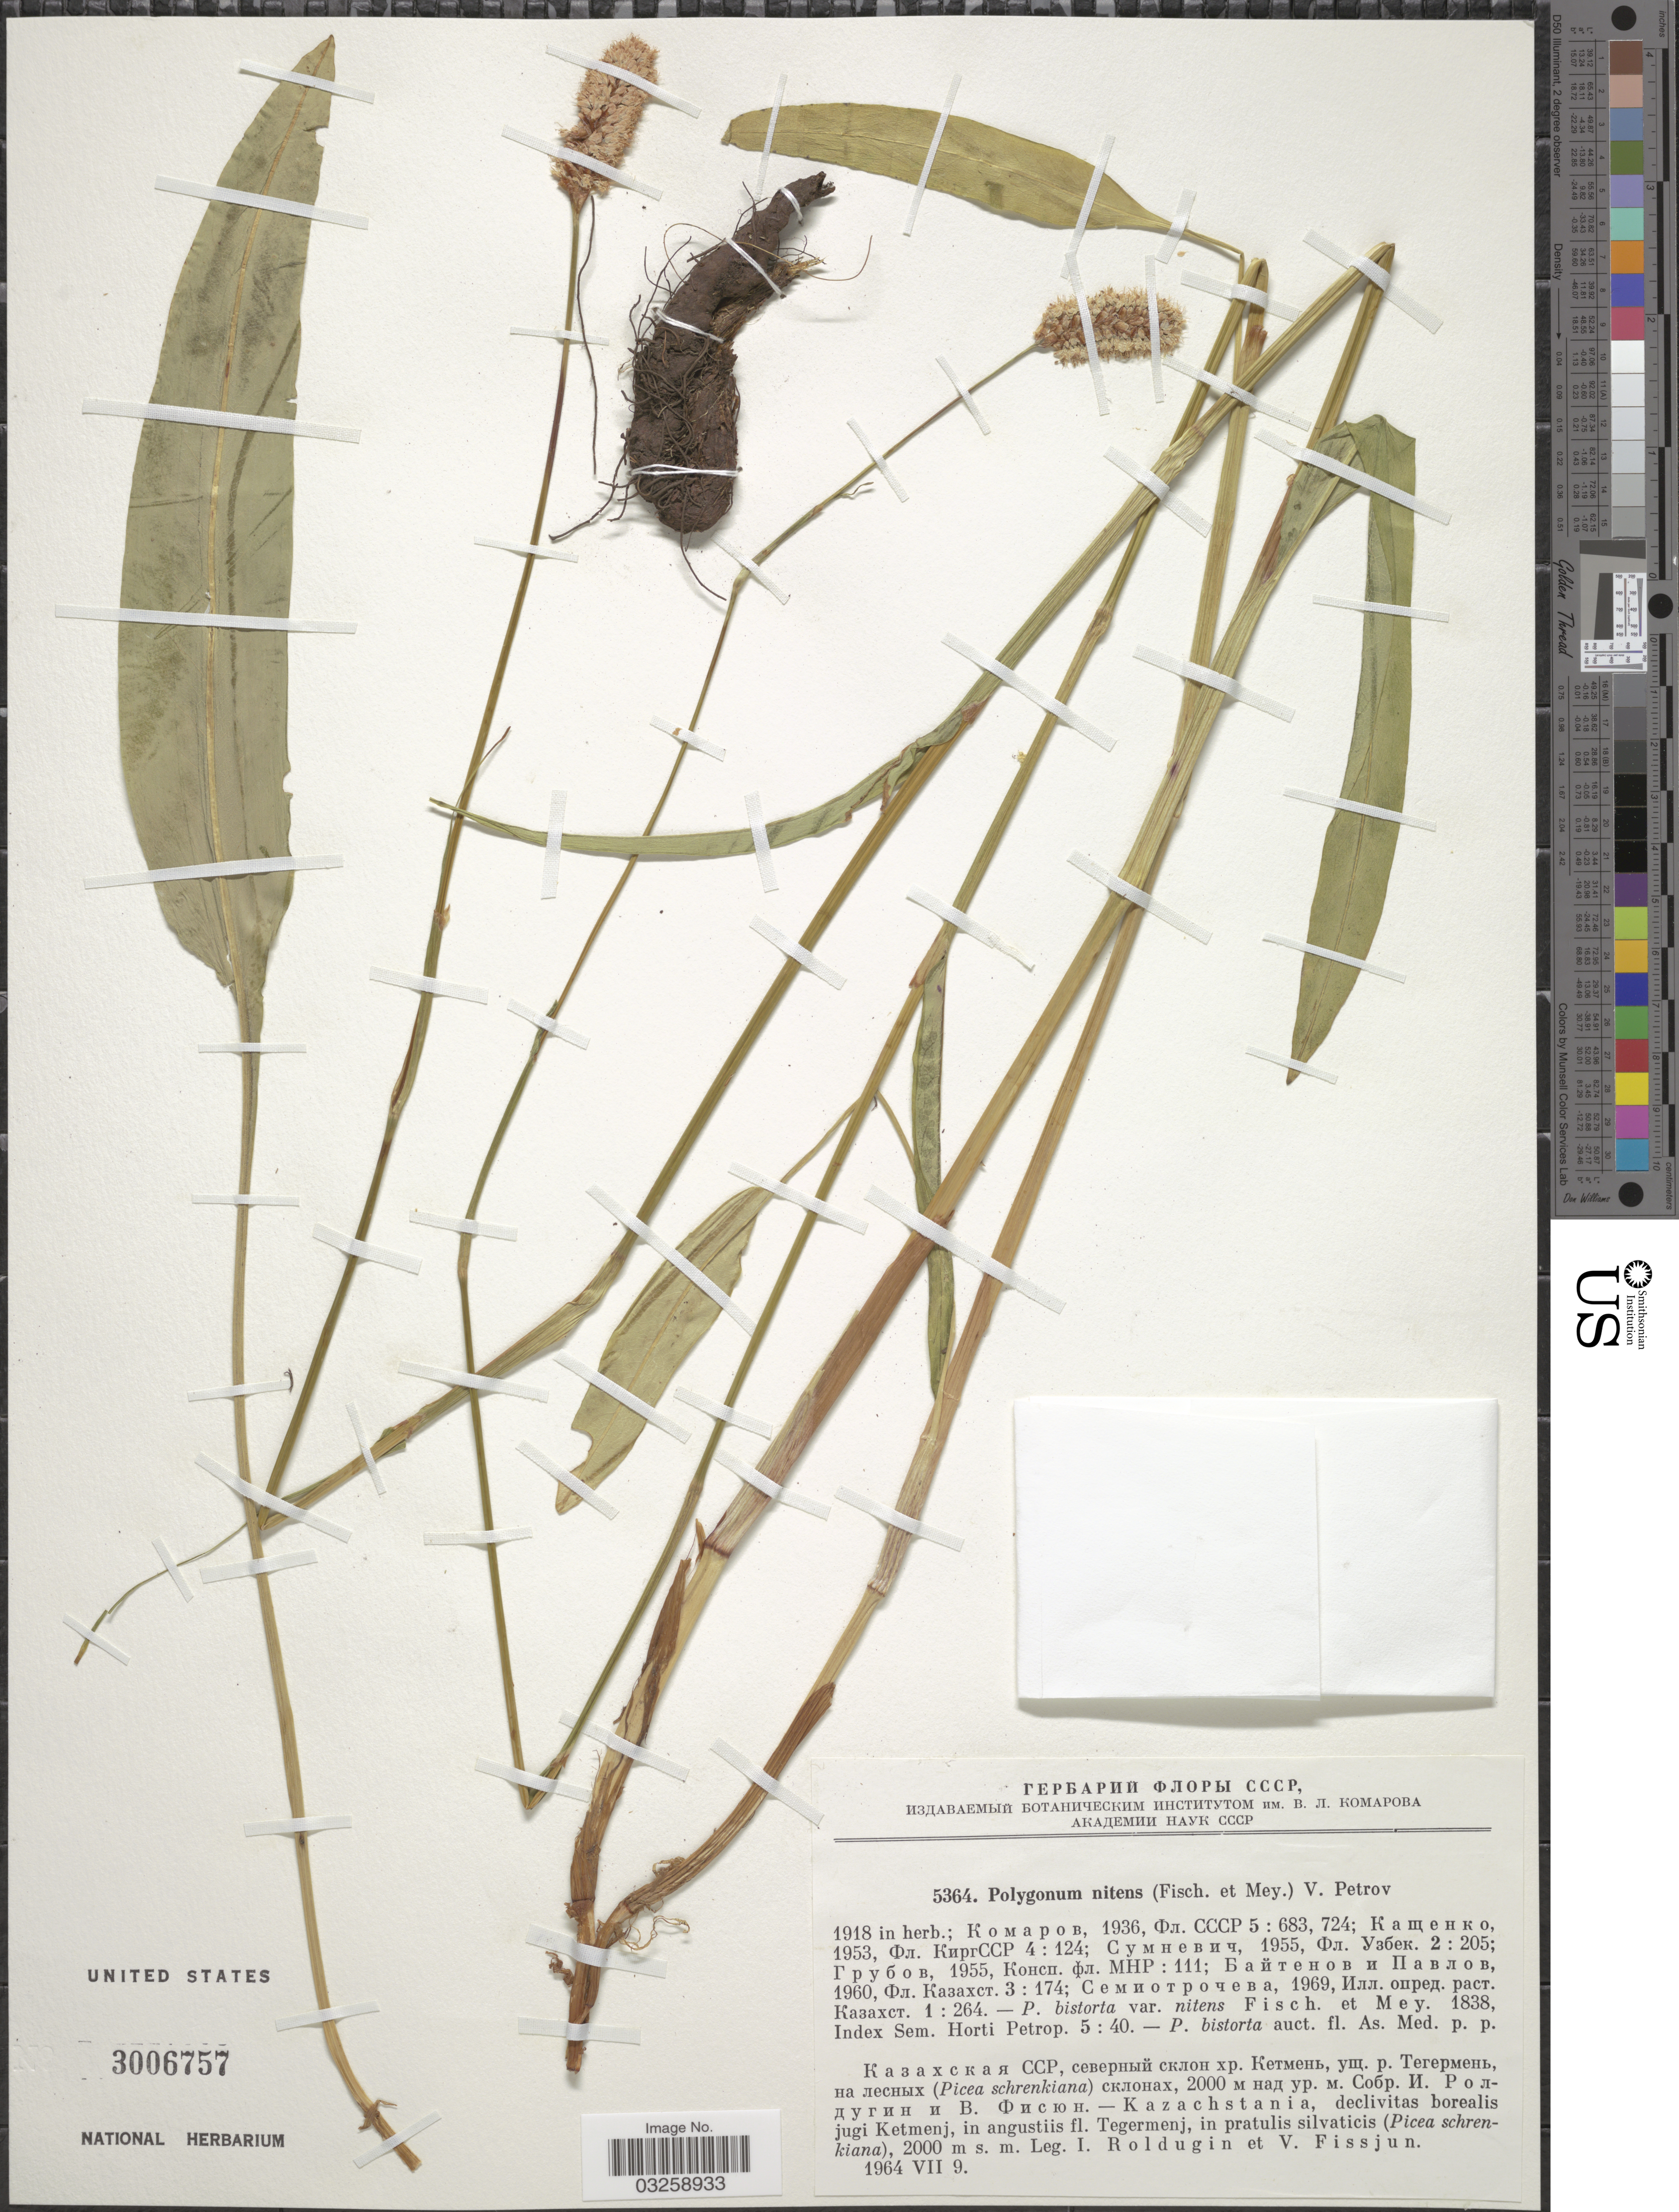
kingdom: Plantae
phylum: Tracheophyta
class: Magnoliopsida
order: Caryophyllales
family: Polygonaceae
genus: Polygonum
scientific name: Polygonum nitens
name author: (Fisch. & C.A. Mey.) Petrov ex Kom.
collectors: I. Roldugin & V. Fissjun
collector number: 5364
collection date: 1964-07-09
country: Kazakhstan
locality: Kazachstania, declivitas borealis jugi Ketmenj, in angustiis fl. Tegermenj, in pratulis silvaticis (Picea schrenkiana).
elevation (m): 2000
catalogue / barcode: US 3006757